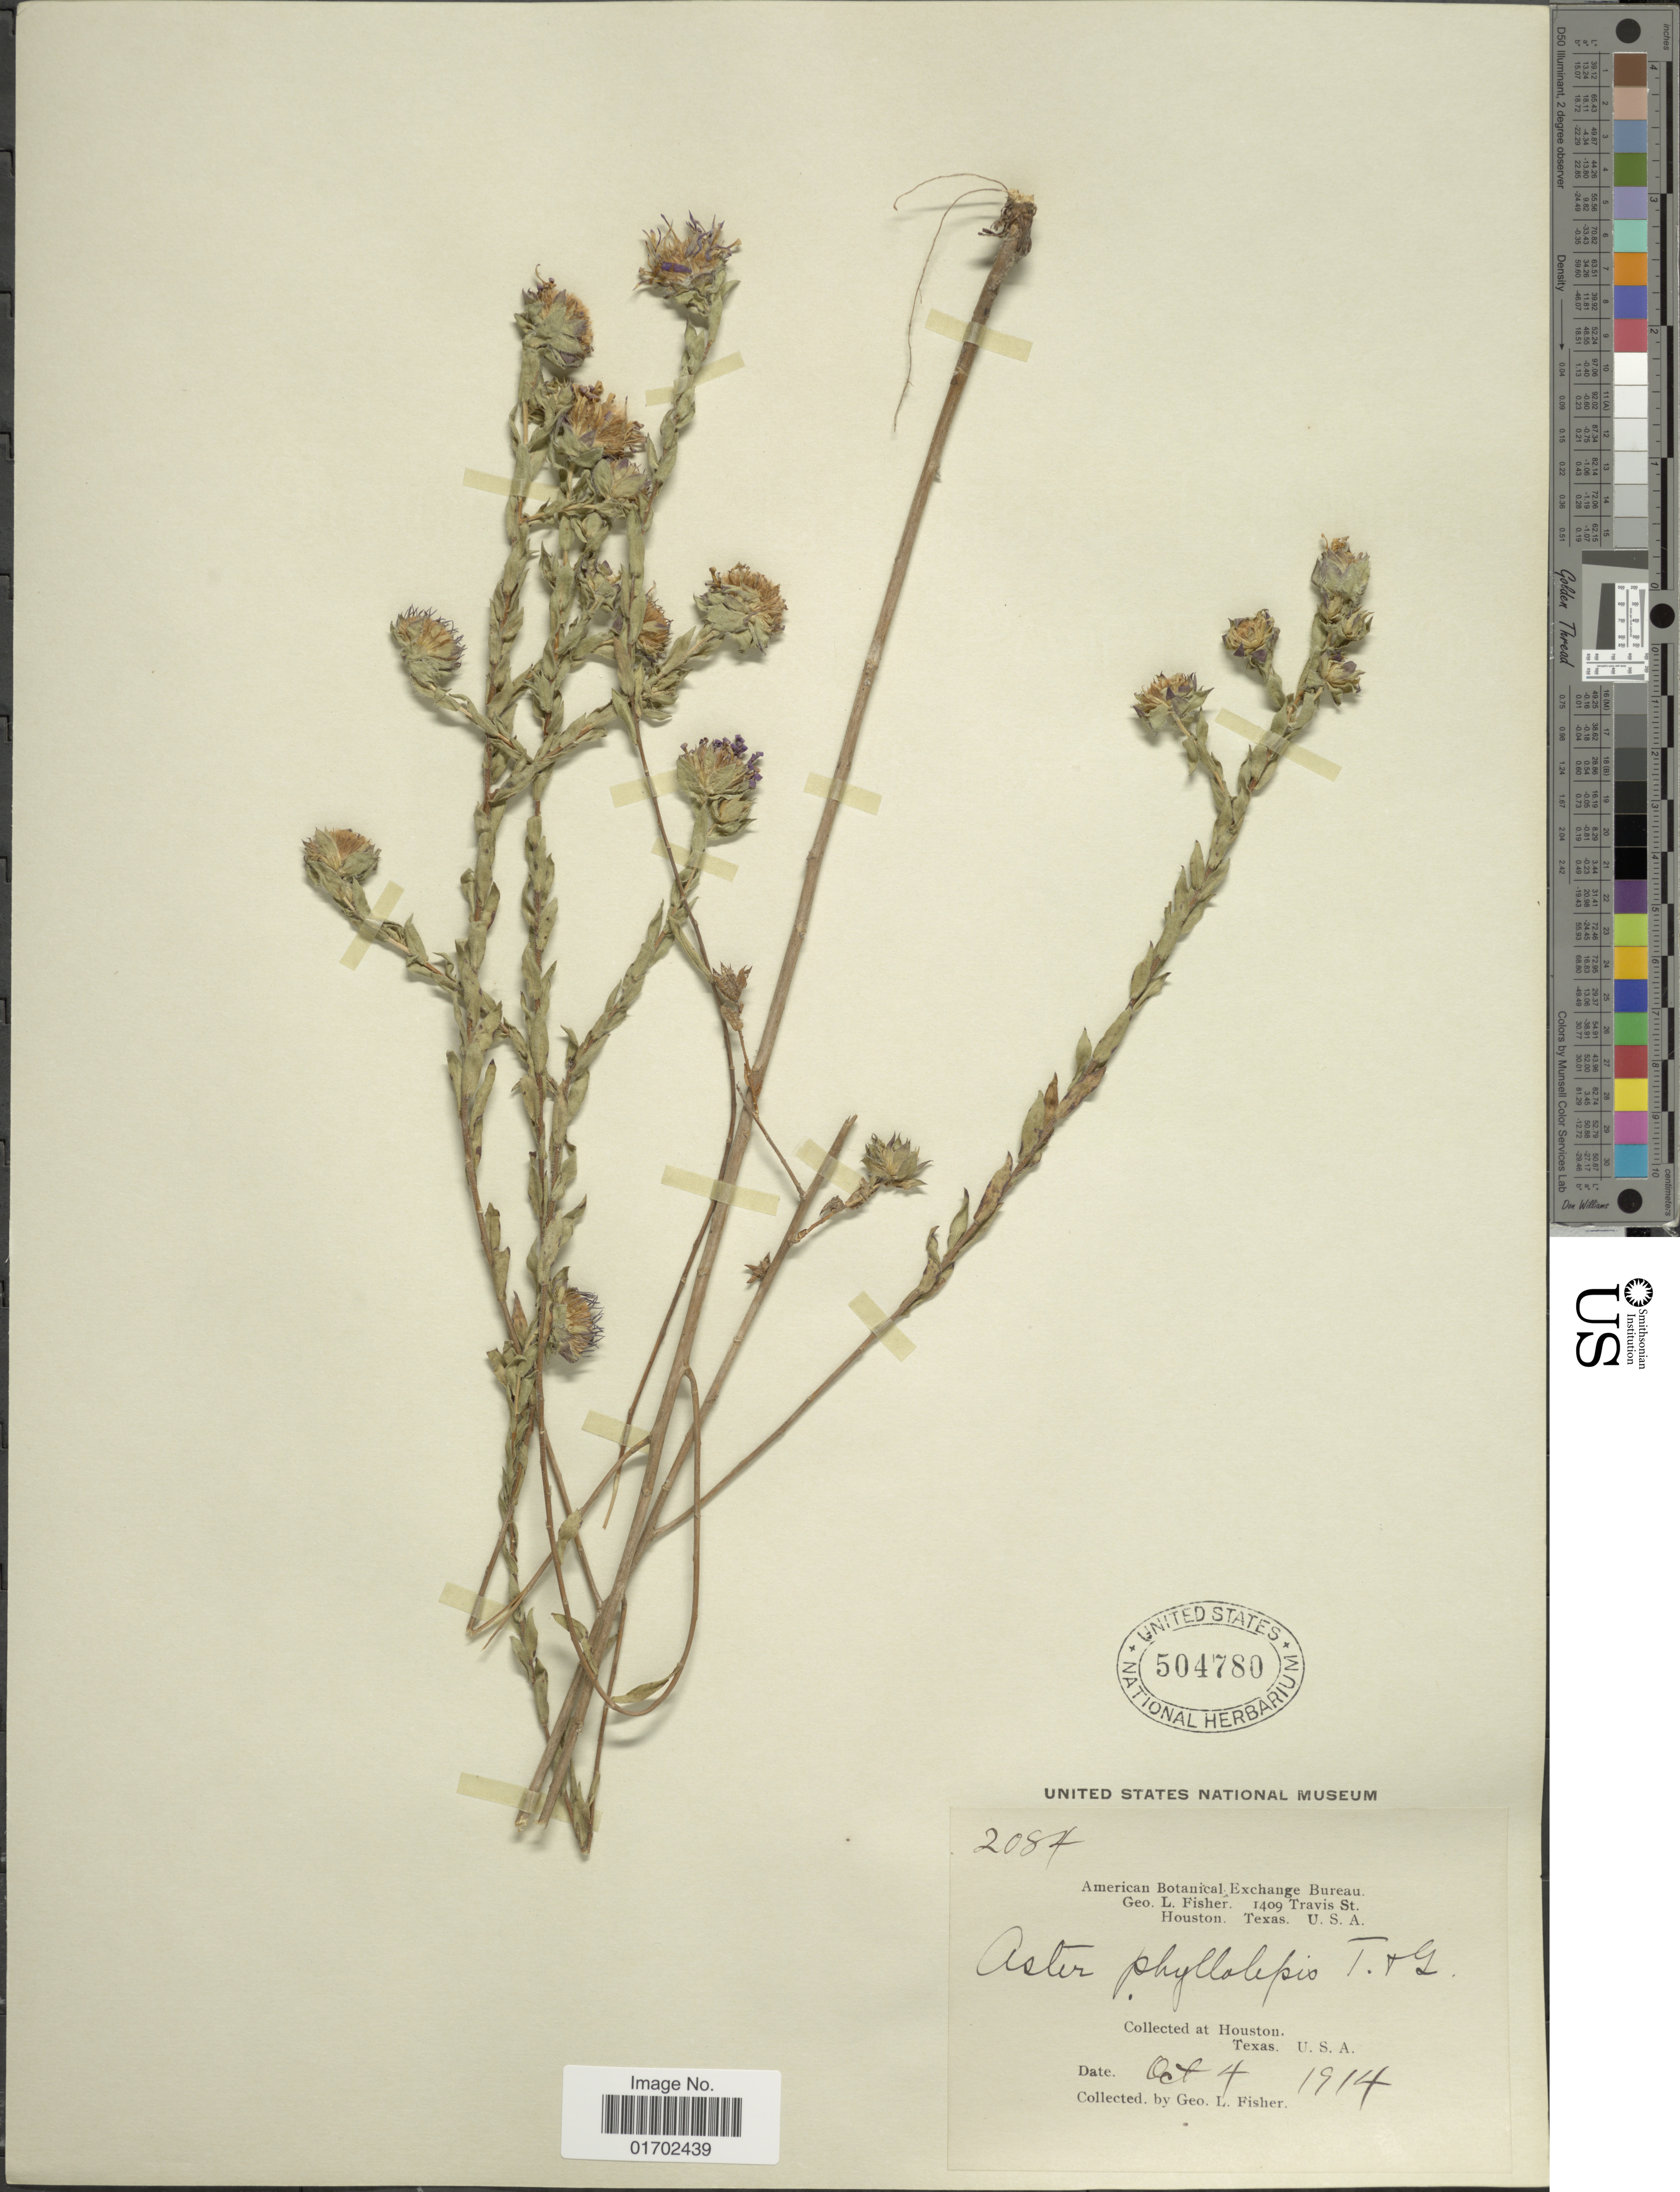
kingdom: Plantae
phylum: Tracheophyta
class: Magnoliopsida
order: Asterales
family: Asteraceae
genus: Symphyotrichum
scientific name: Symphyotrichum pratense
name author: (Raf.) G.L. Nesom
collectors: G. L. Fisher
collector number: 2084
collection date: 1914-10-04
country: United States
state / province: Texas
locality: Houston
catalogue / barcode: US 504780